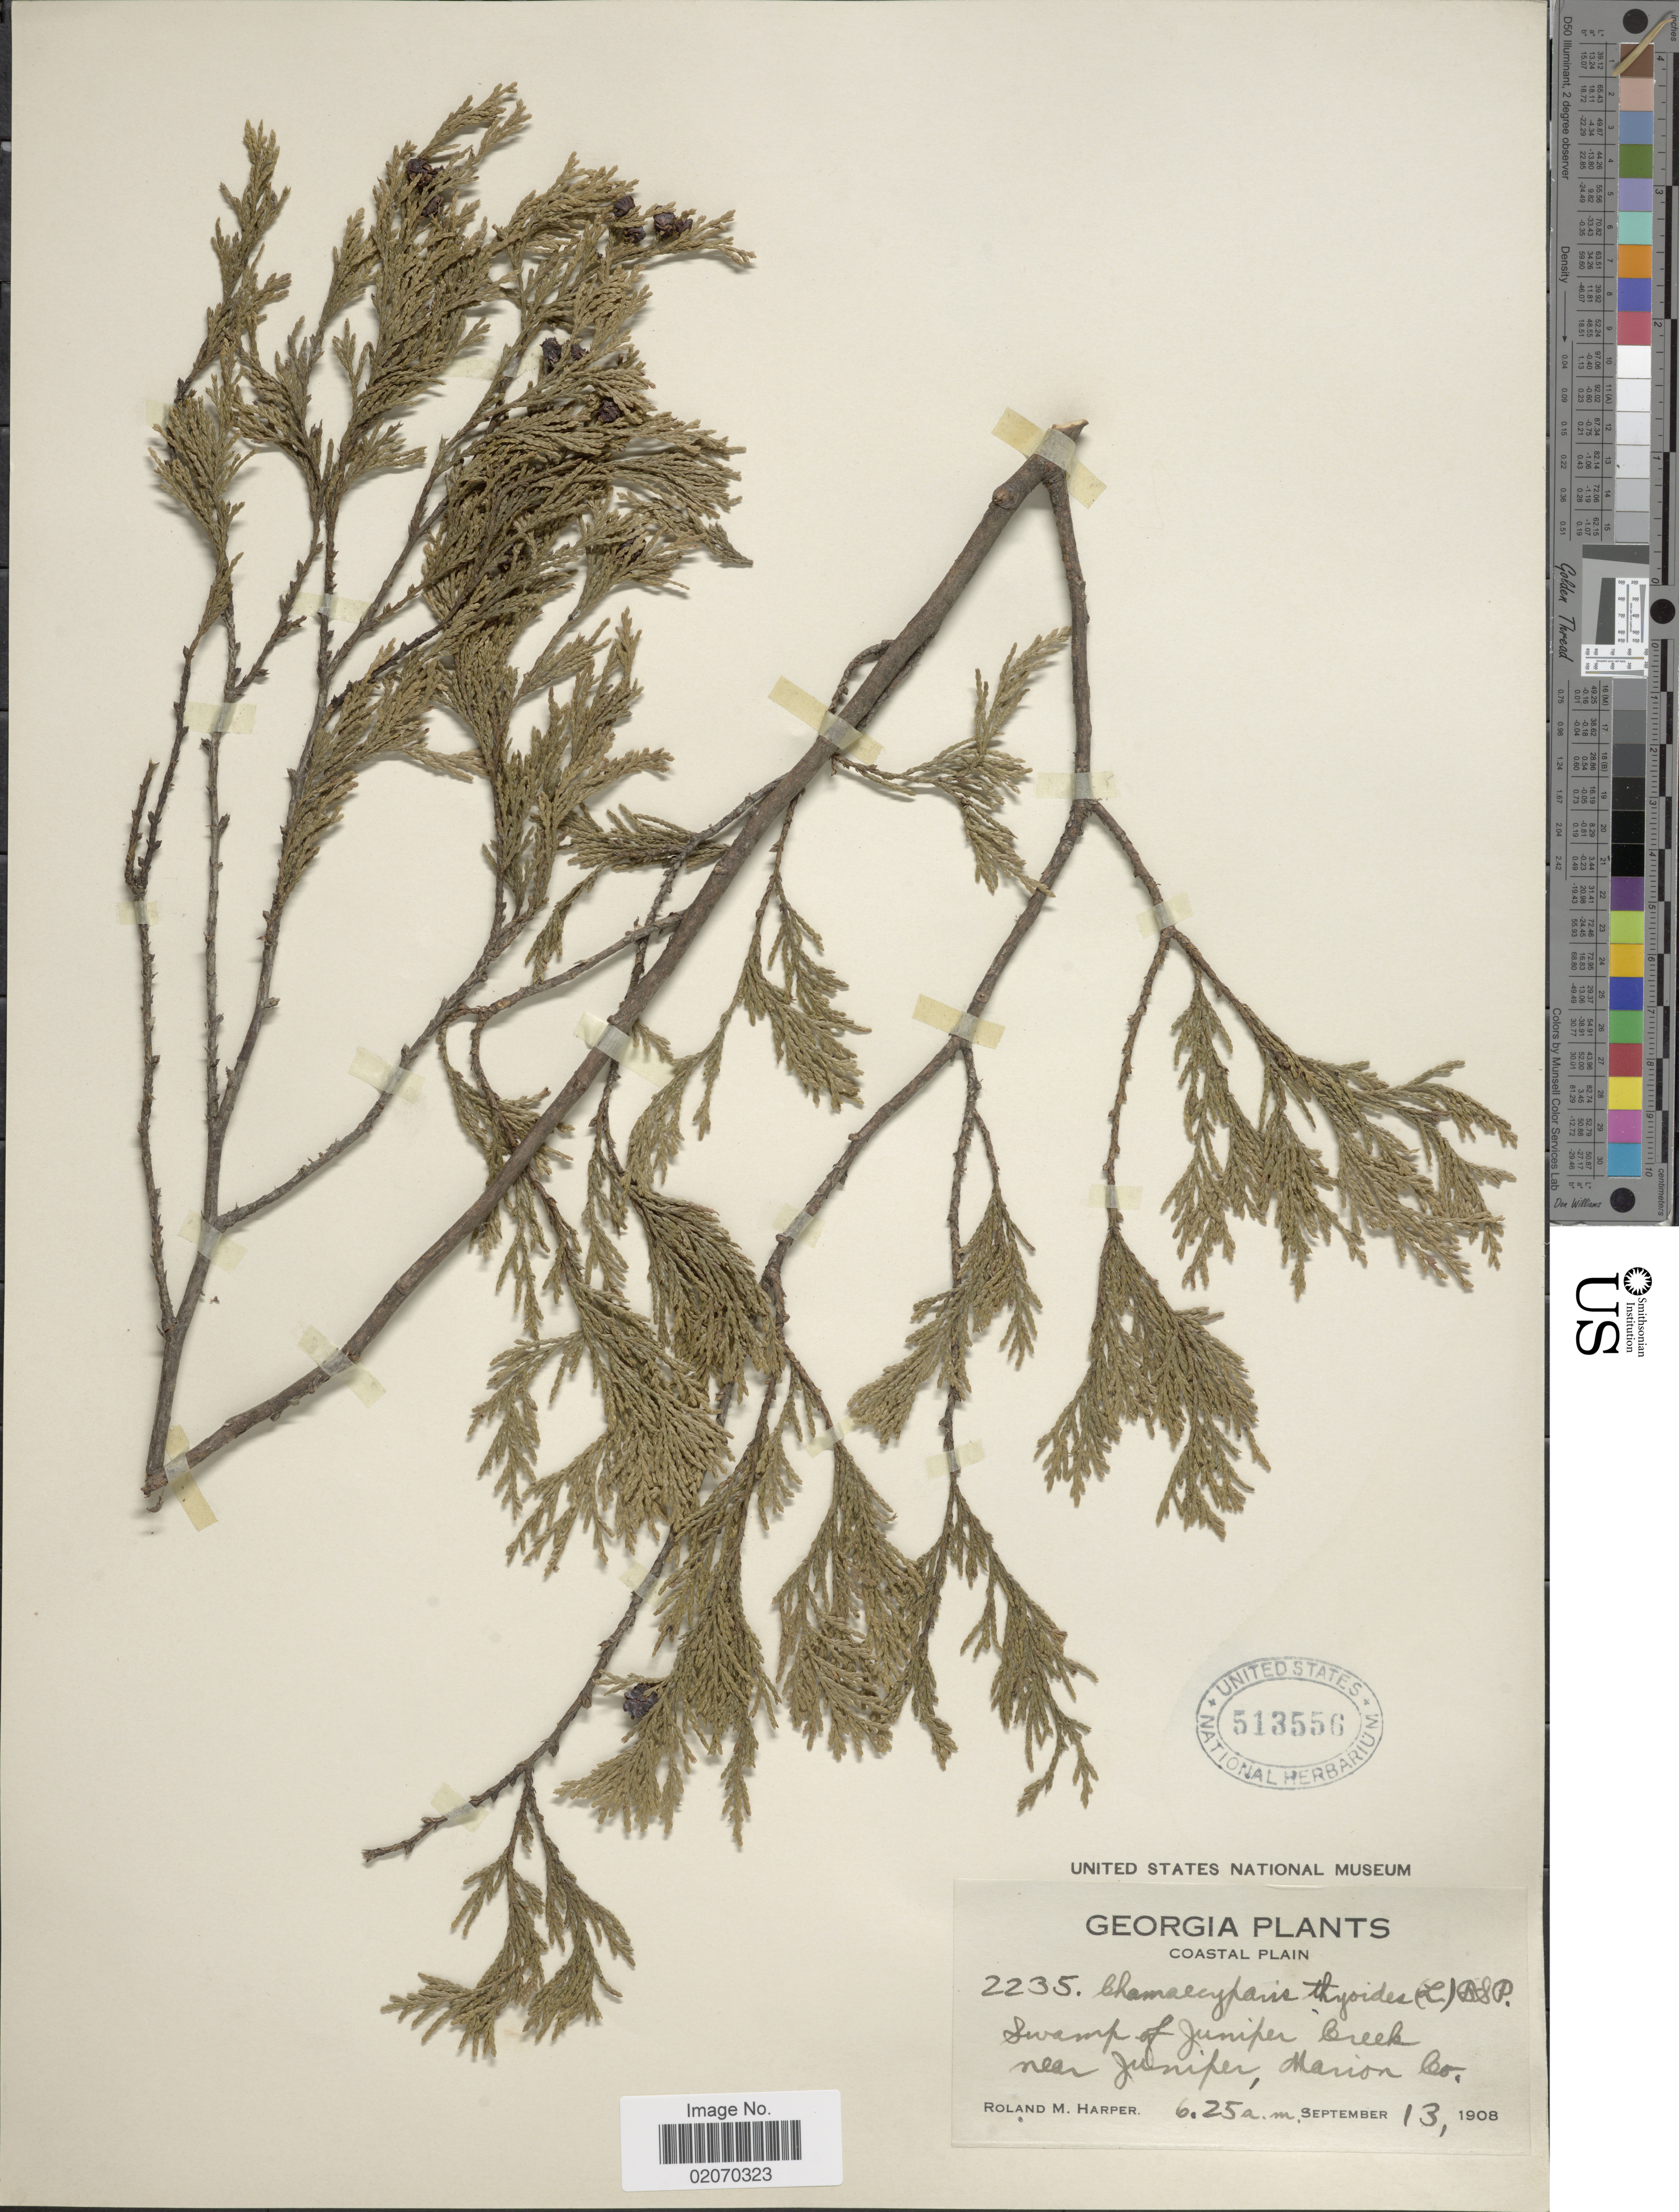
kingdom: Plantae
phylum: Tracheophyta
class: Pinopsida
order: Pinales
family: Cupressaceae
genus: Chamaecyparis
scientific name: Chamaecyparis thyoides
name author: (L.) Britton, Stearns & Poggenb.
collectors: R. M. Harper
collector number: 2235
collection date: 1908-09-13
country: United States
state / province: Georgia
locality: Coastal Plain. swamp of Juniper Creek near Juniper, Marion Co.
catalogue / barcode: US 513556